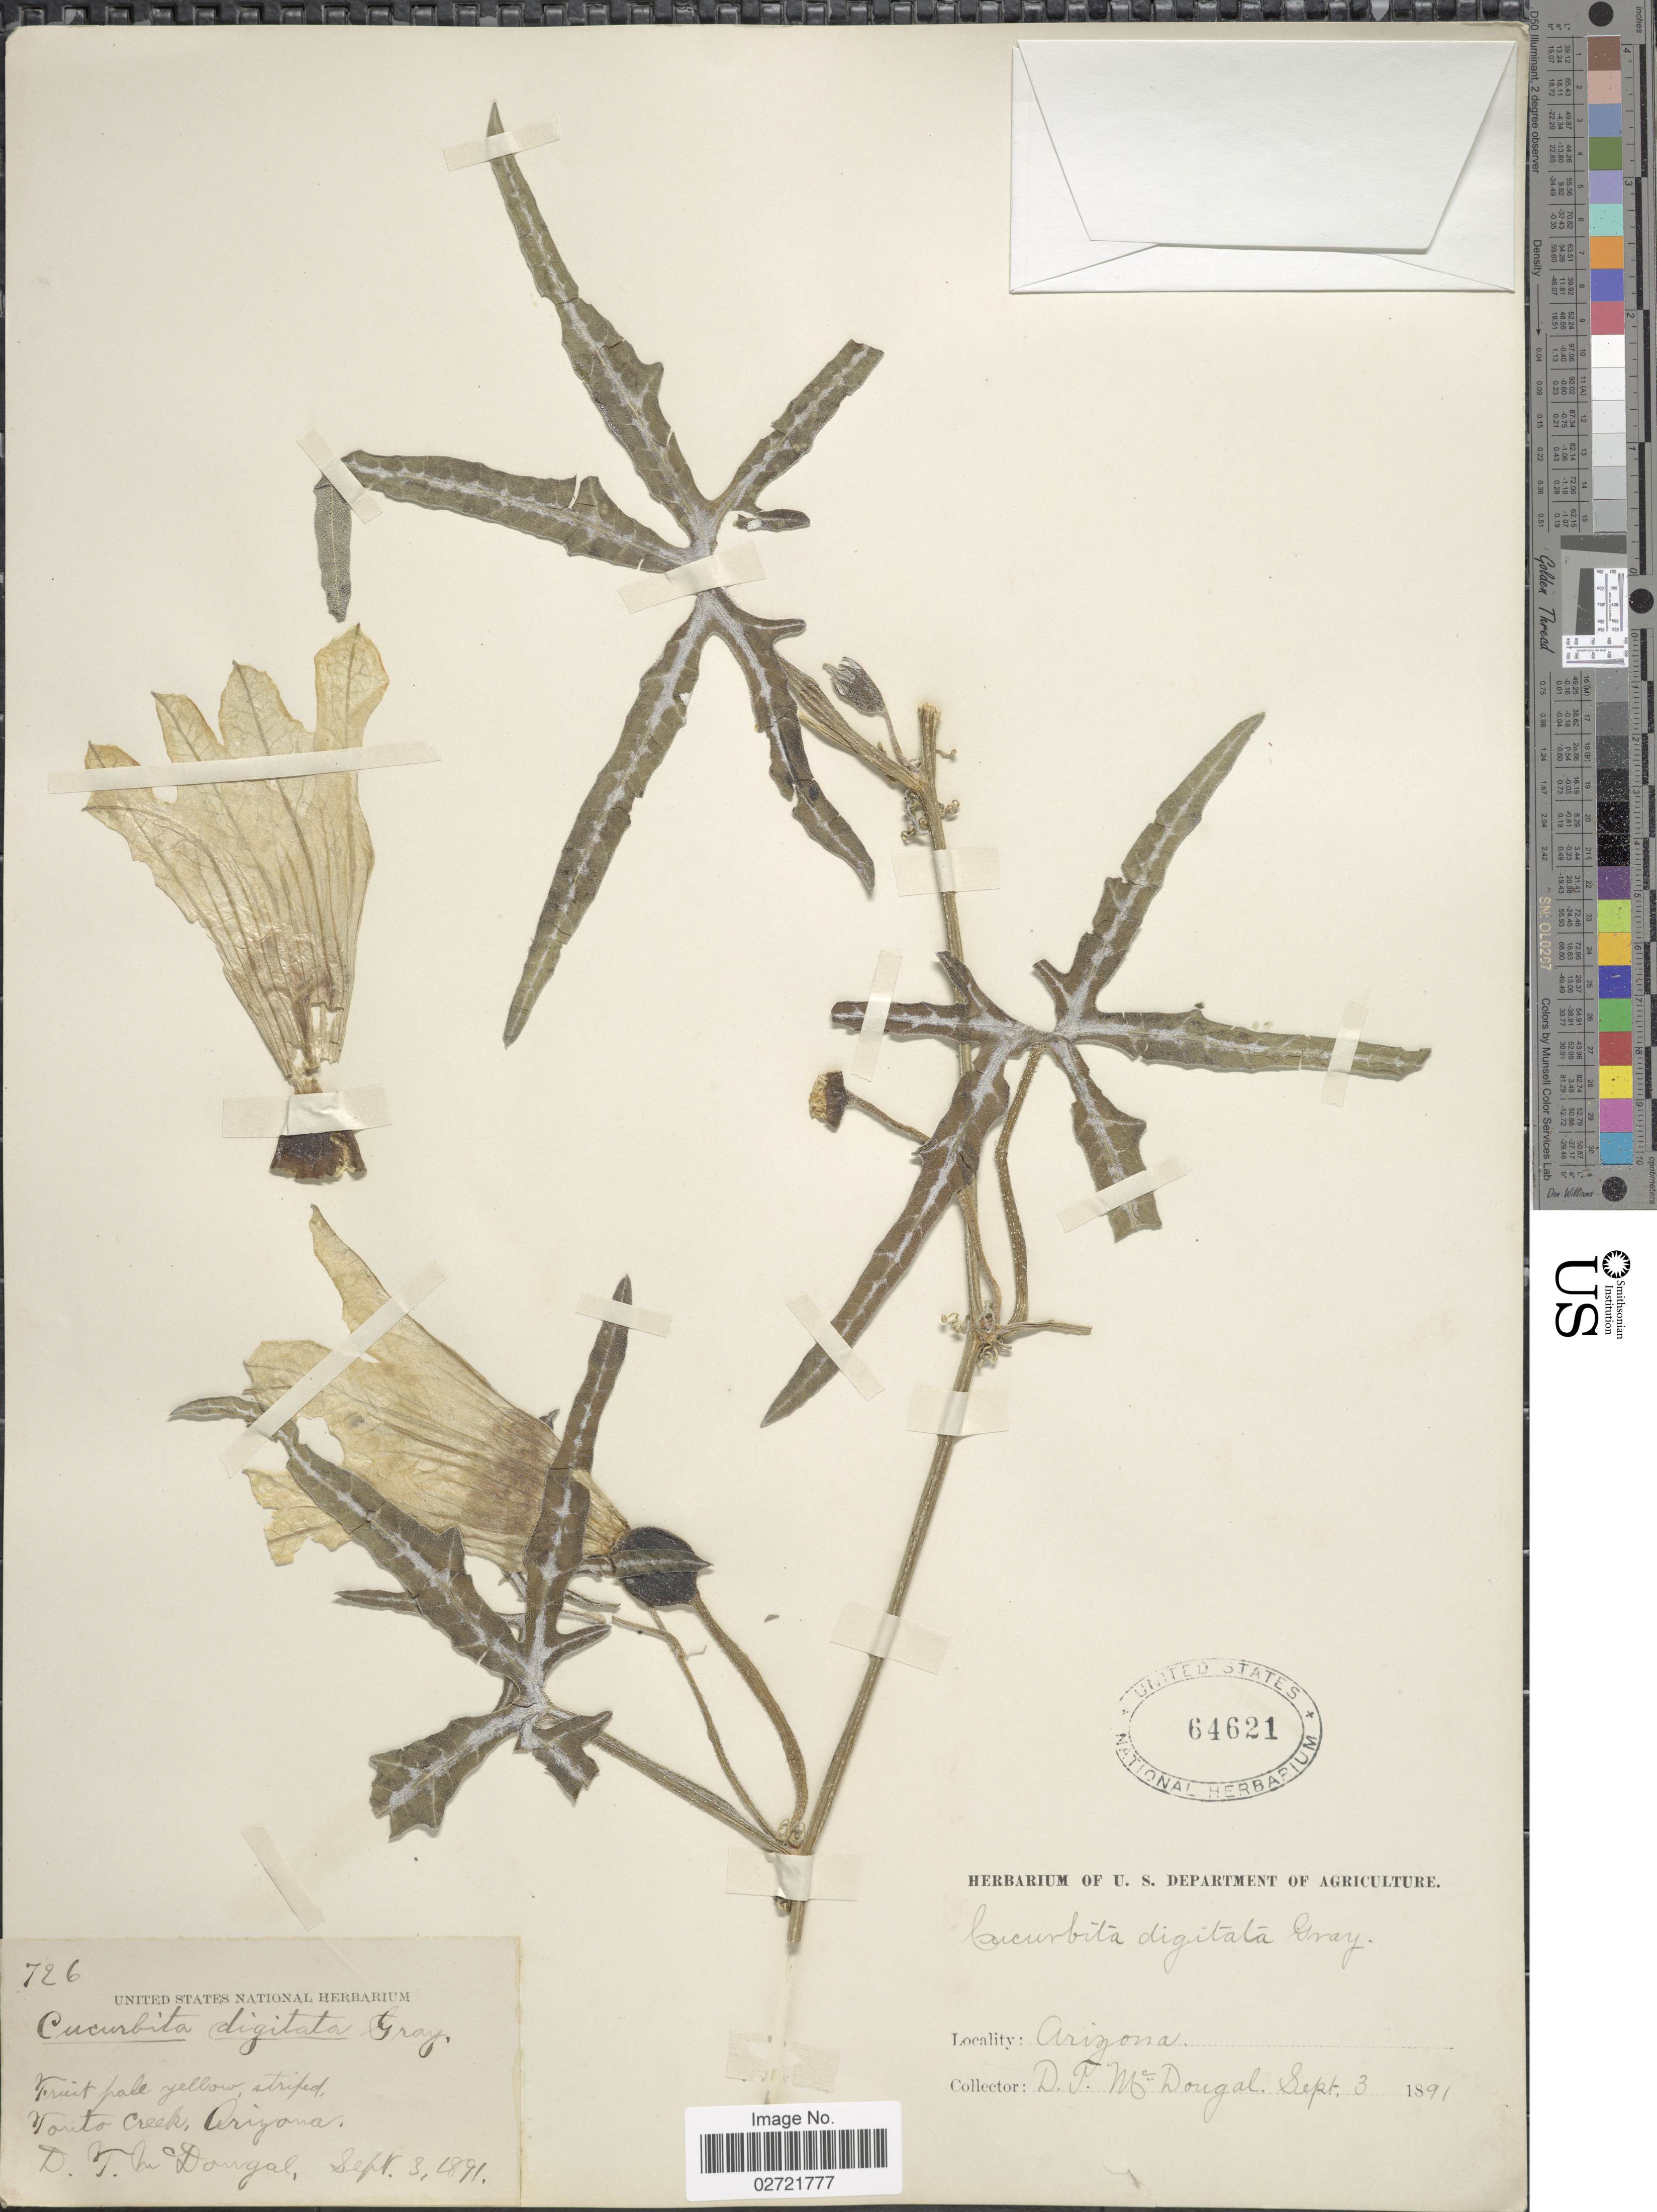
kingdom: Plantae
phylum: Tracheophyta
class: Magnoliopsida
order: Cucurbitales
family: Cucurbitaceae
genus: Cucurbita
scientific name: Cucurbita digitata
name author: A. Gray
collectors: D. T. MacDougal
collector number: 726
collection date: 1891-09-03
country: United States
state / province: Arizona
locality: Tonto Creek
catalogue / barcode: US 64621